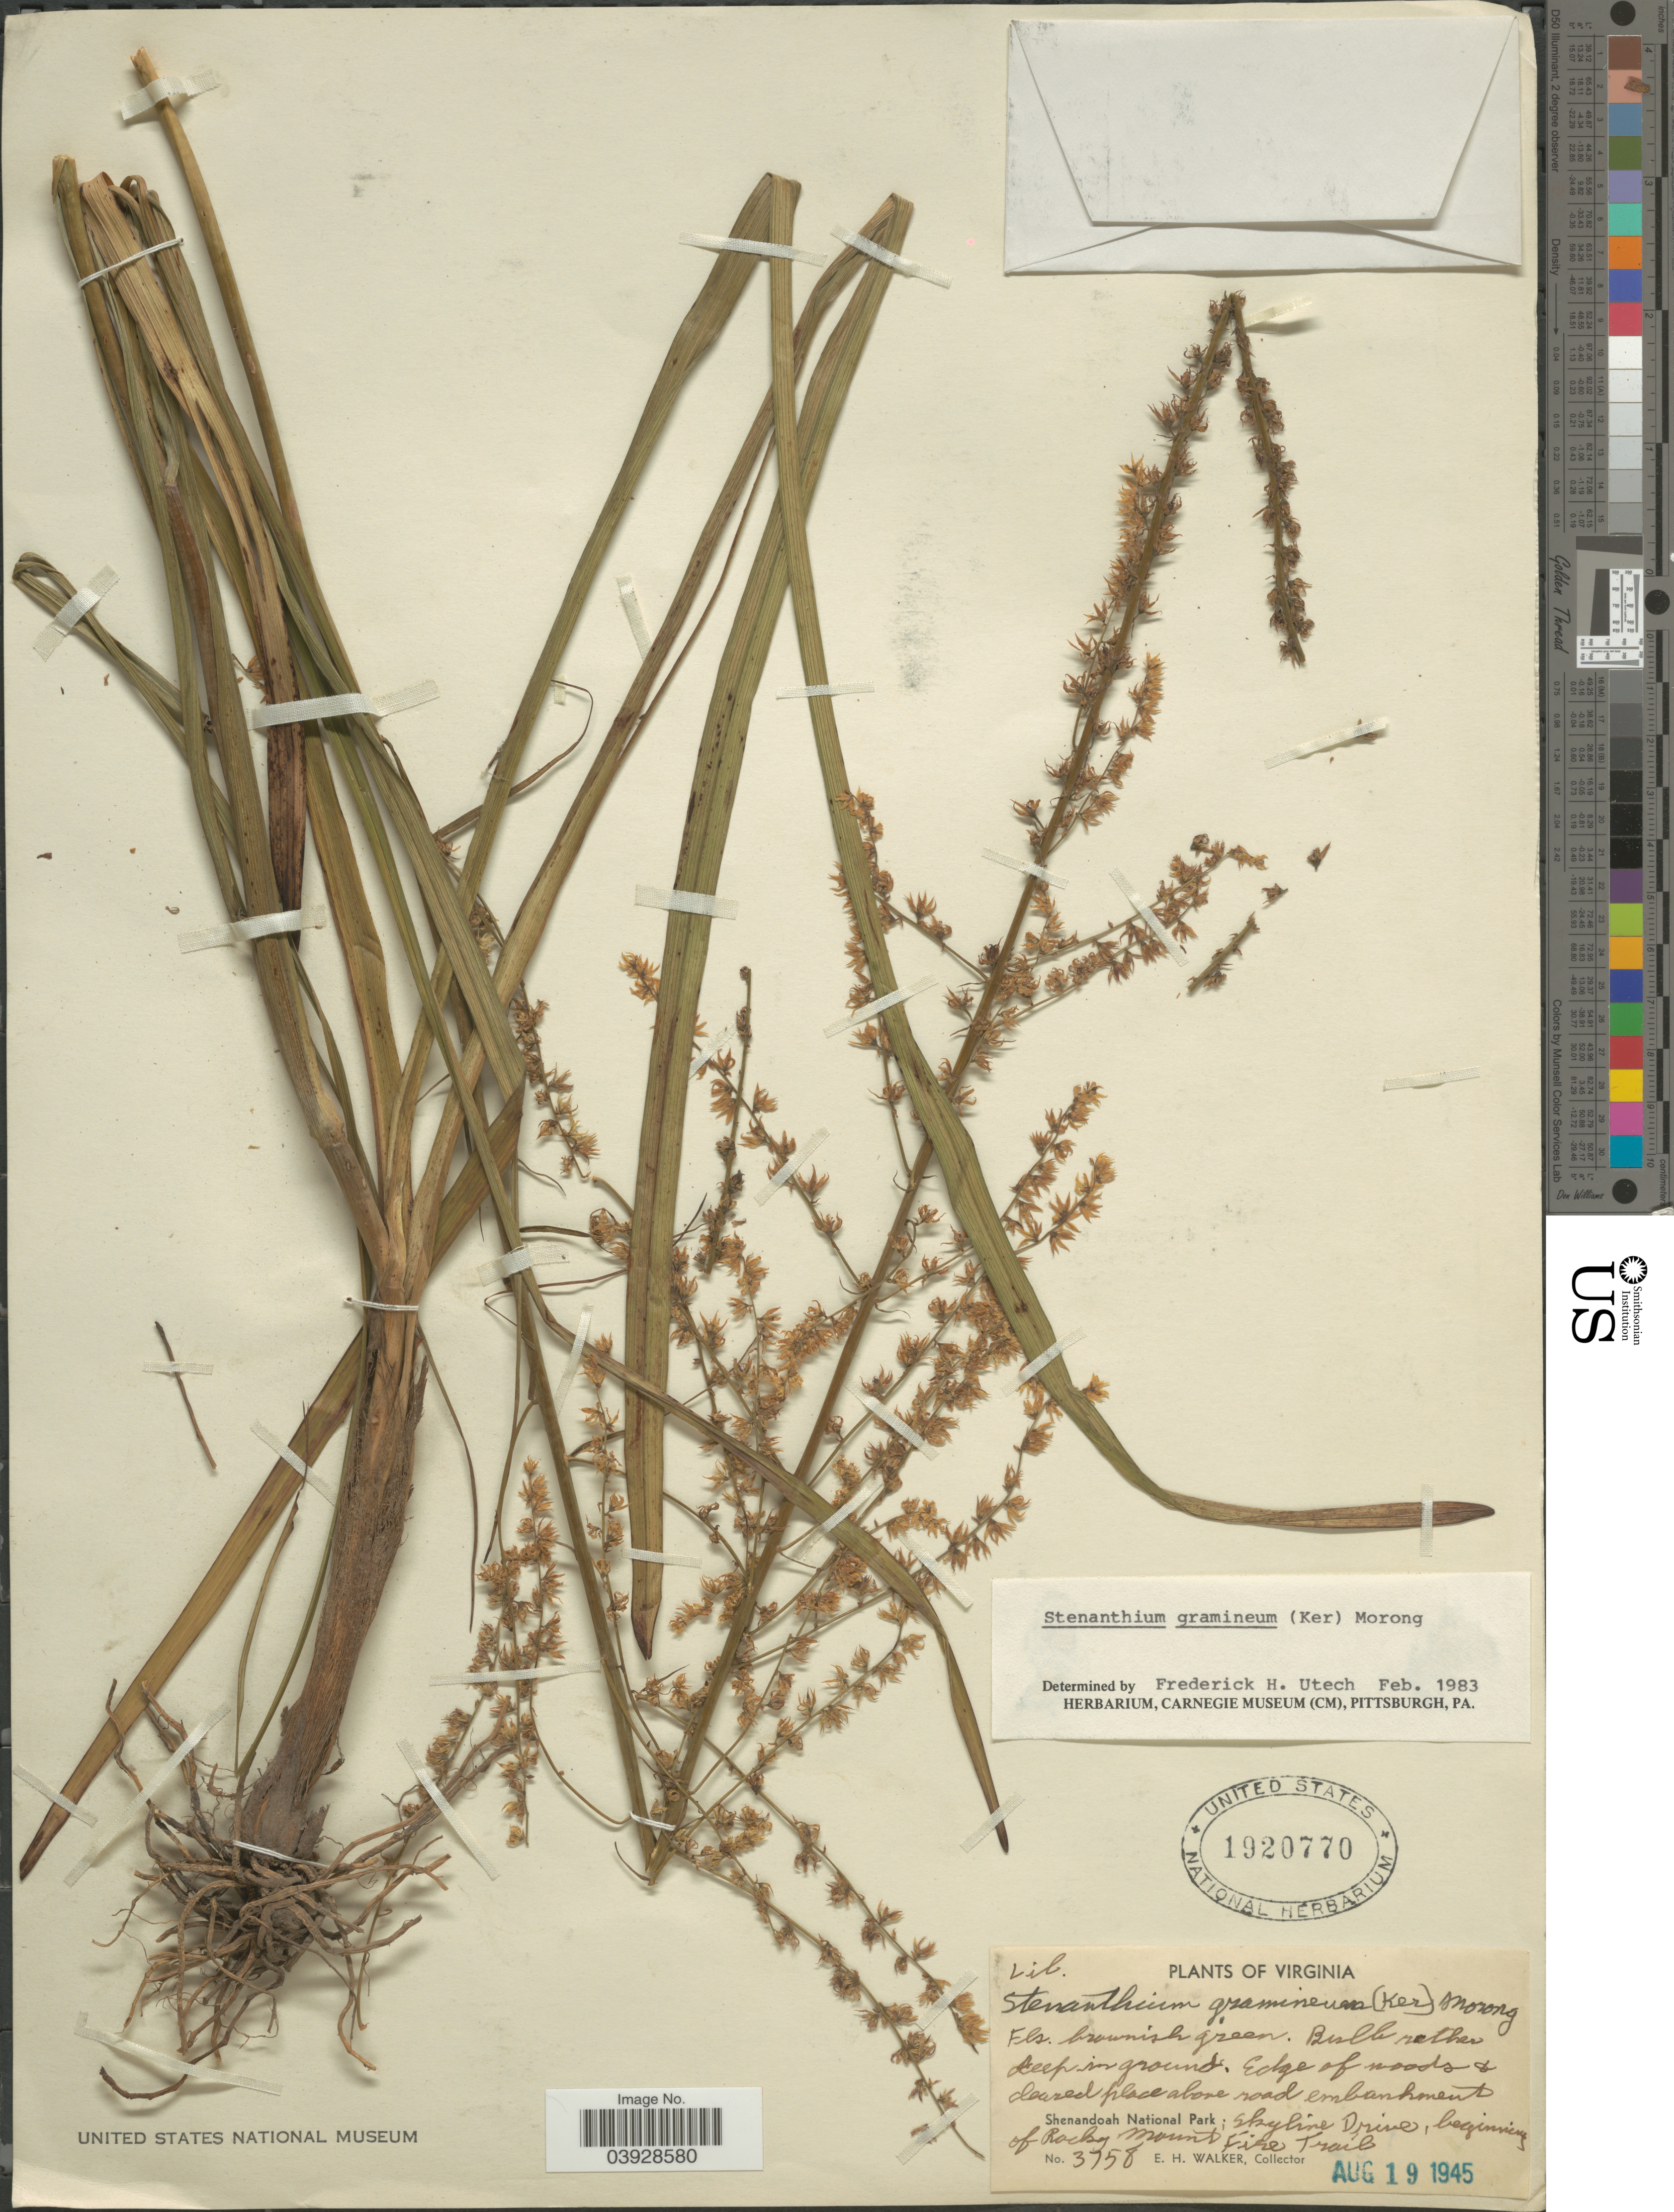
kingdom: Plantae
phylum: Tracheophyta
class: Liliopsida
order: Liliales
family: Melanthiaceae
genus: Stenanthium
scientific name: Stenanthium gramineum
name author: (Ker Gawl.) Morong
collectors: E. H. Walker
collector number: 3758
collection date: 1945-08-19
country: United States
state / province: Virginia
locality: Edge of woods & cleared place above road embankment. Shenandoah National Park; Skyline Drive, beginning of Rocky Mount Fire Trail.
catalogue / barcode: US 1920770